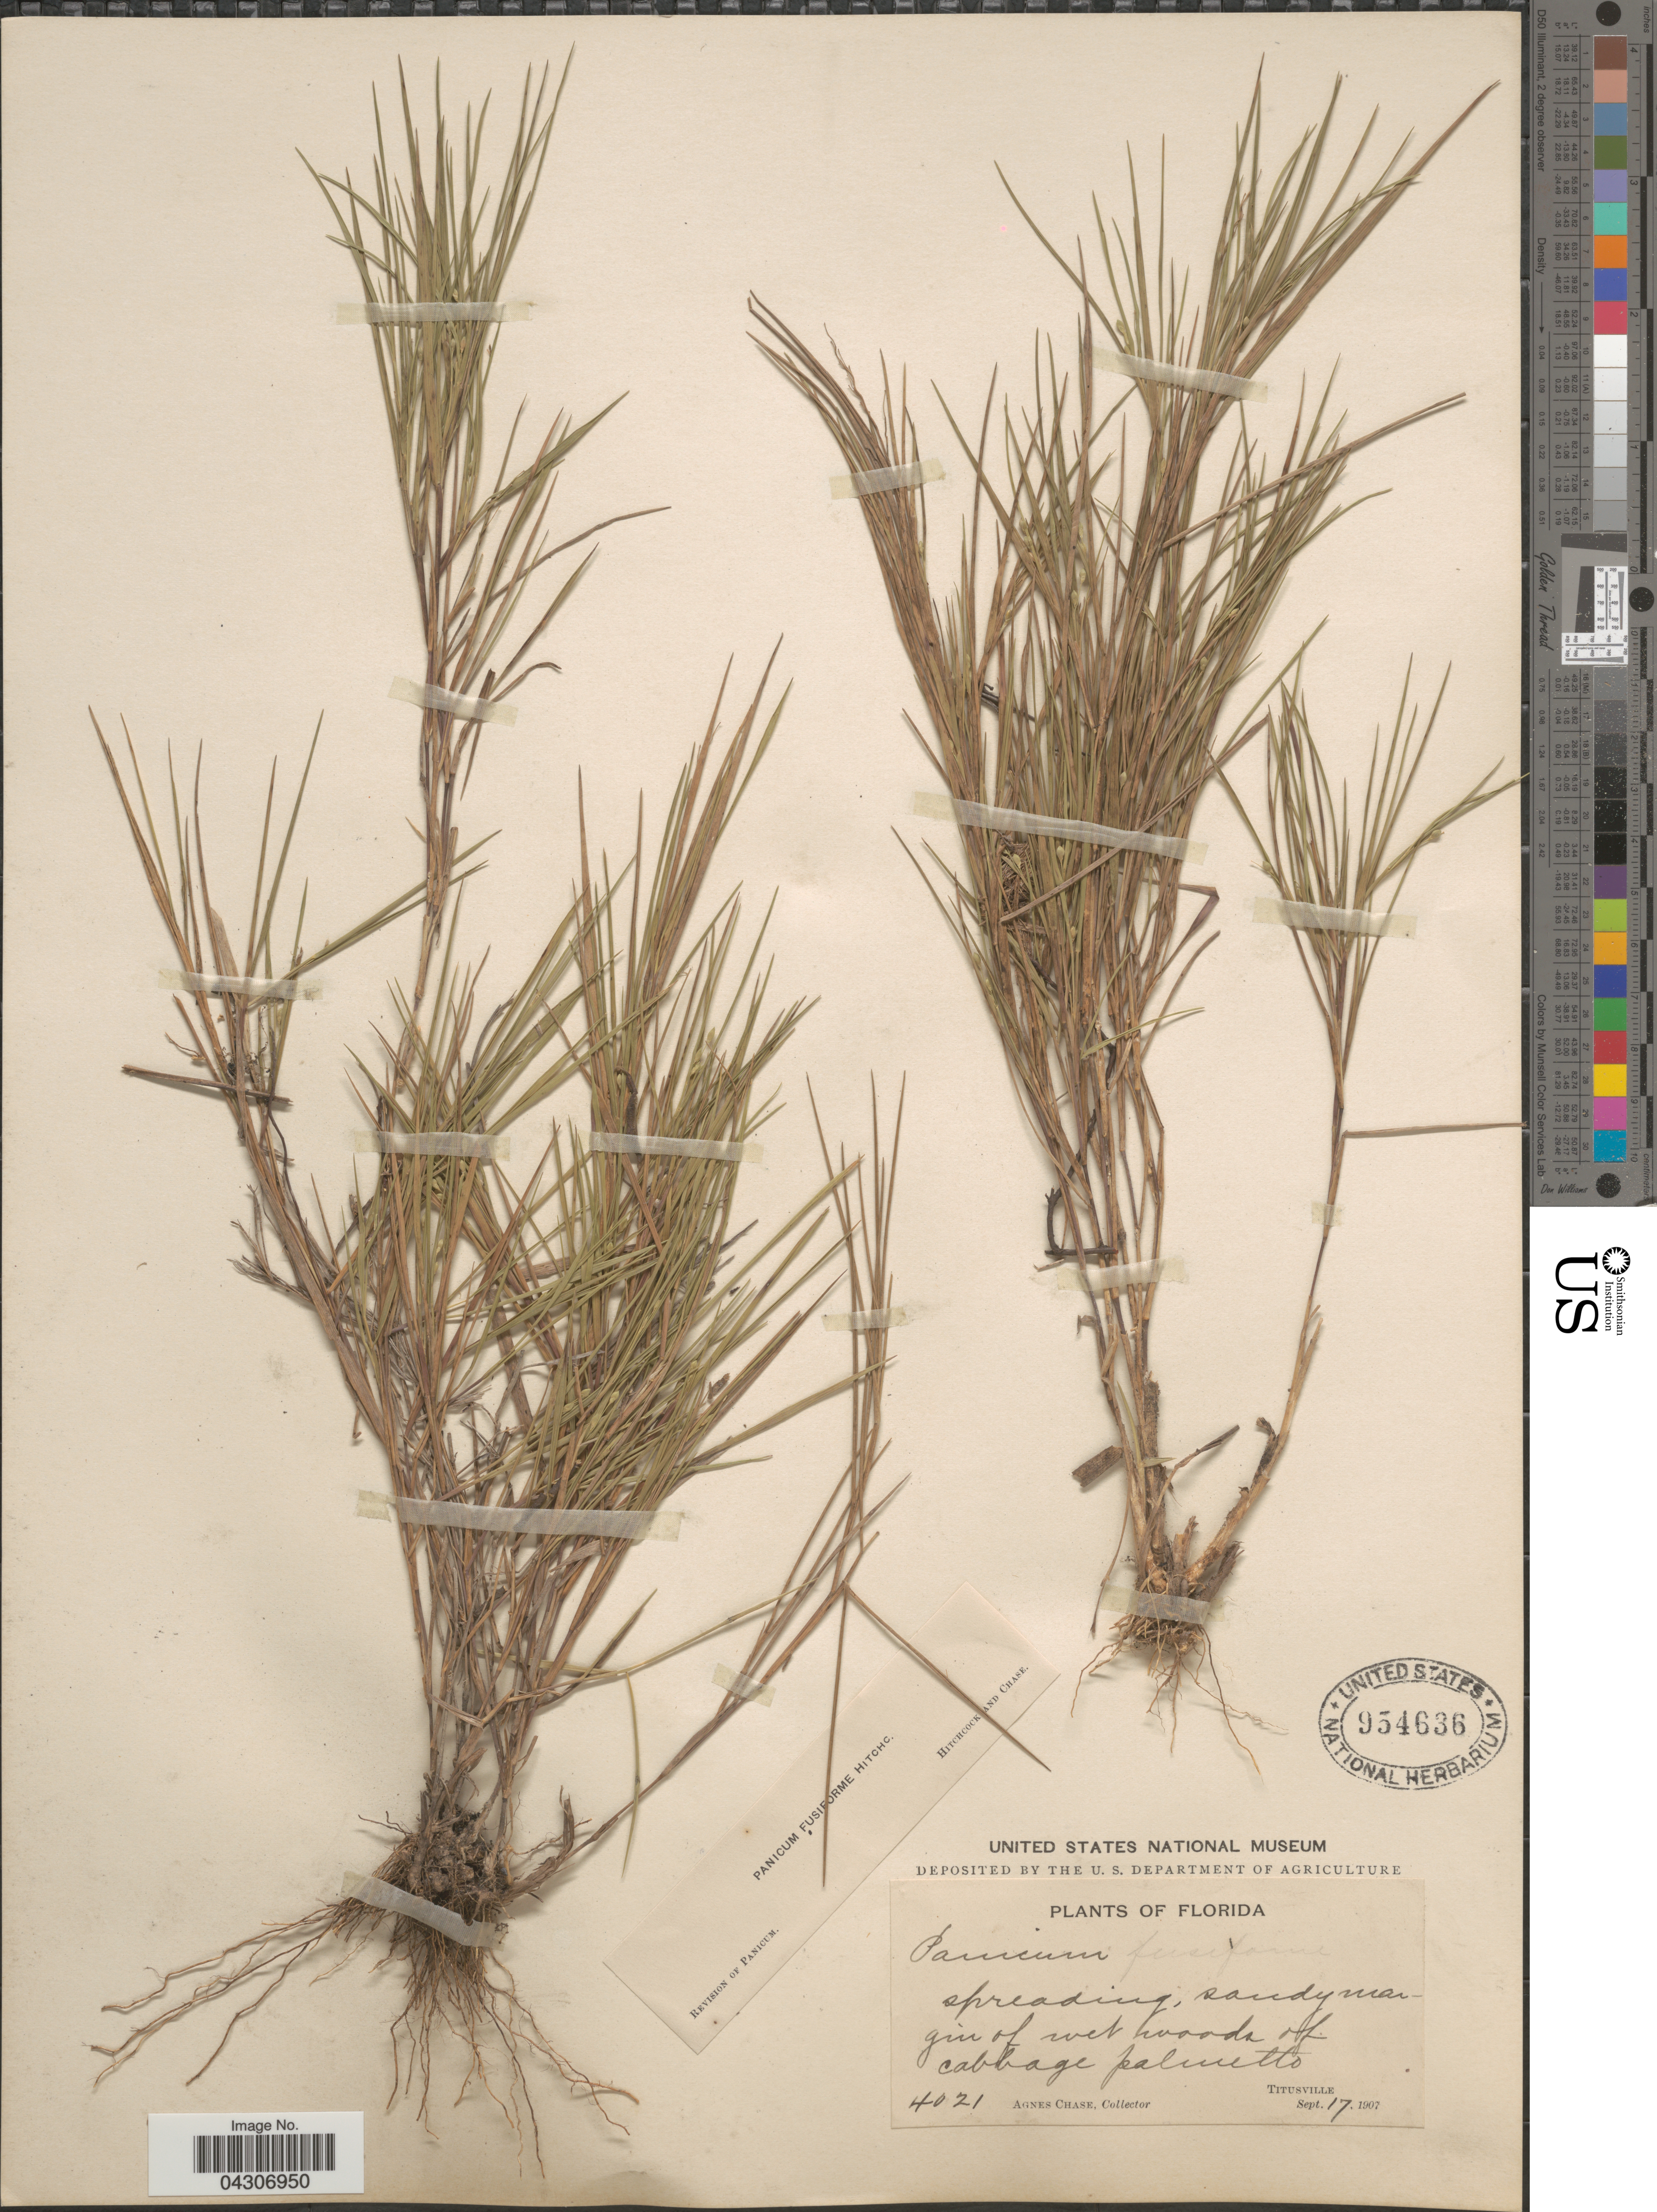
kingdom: Plantae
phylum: Tracheophyta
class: Liliopsida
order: Poales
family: Poaceae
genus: Dichanthelium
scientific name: Dichanthelium aciculare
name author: (Desv. ex Poir.) Gould & C.A. Clark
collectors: A. Chase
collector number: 4021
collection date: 1907-09-17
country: United States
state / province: Florida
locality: Titusville.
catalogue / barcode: US 954636